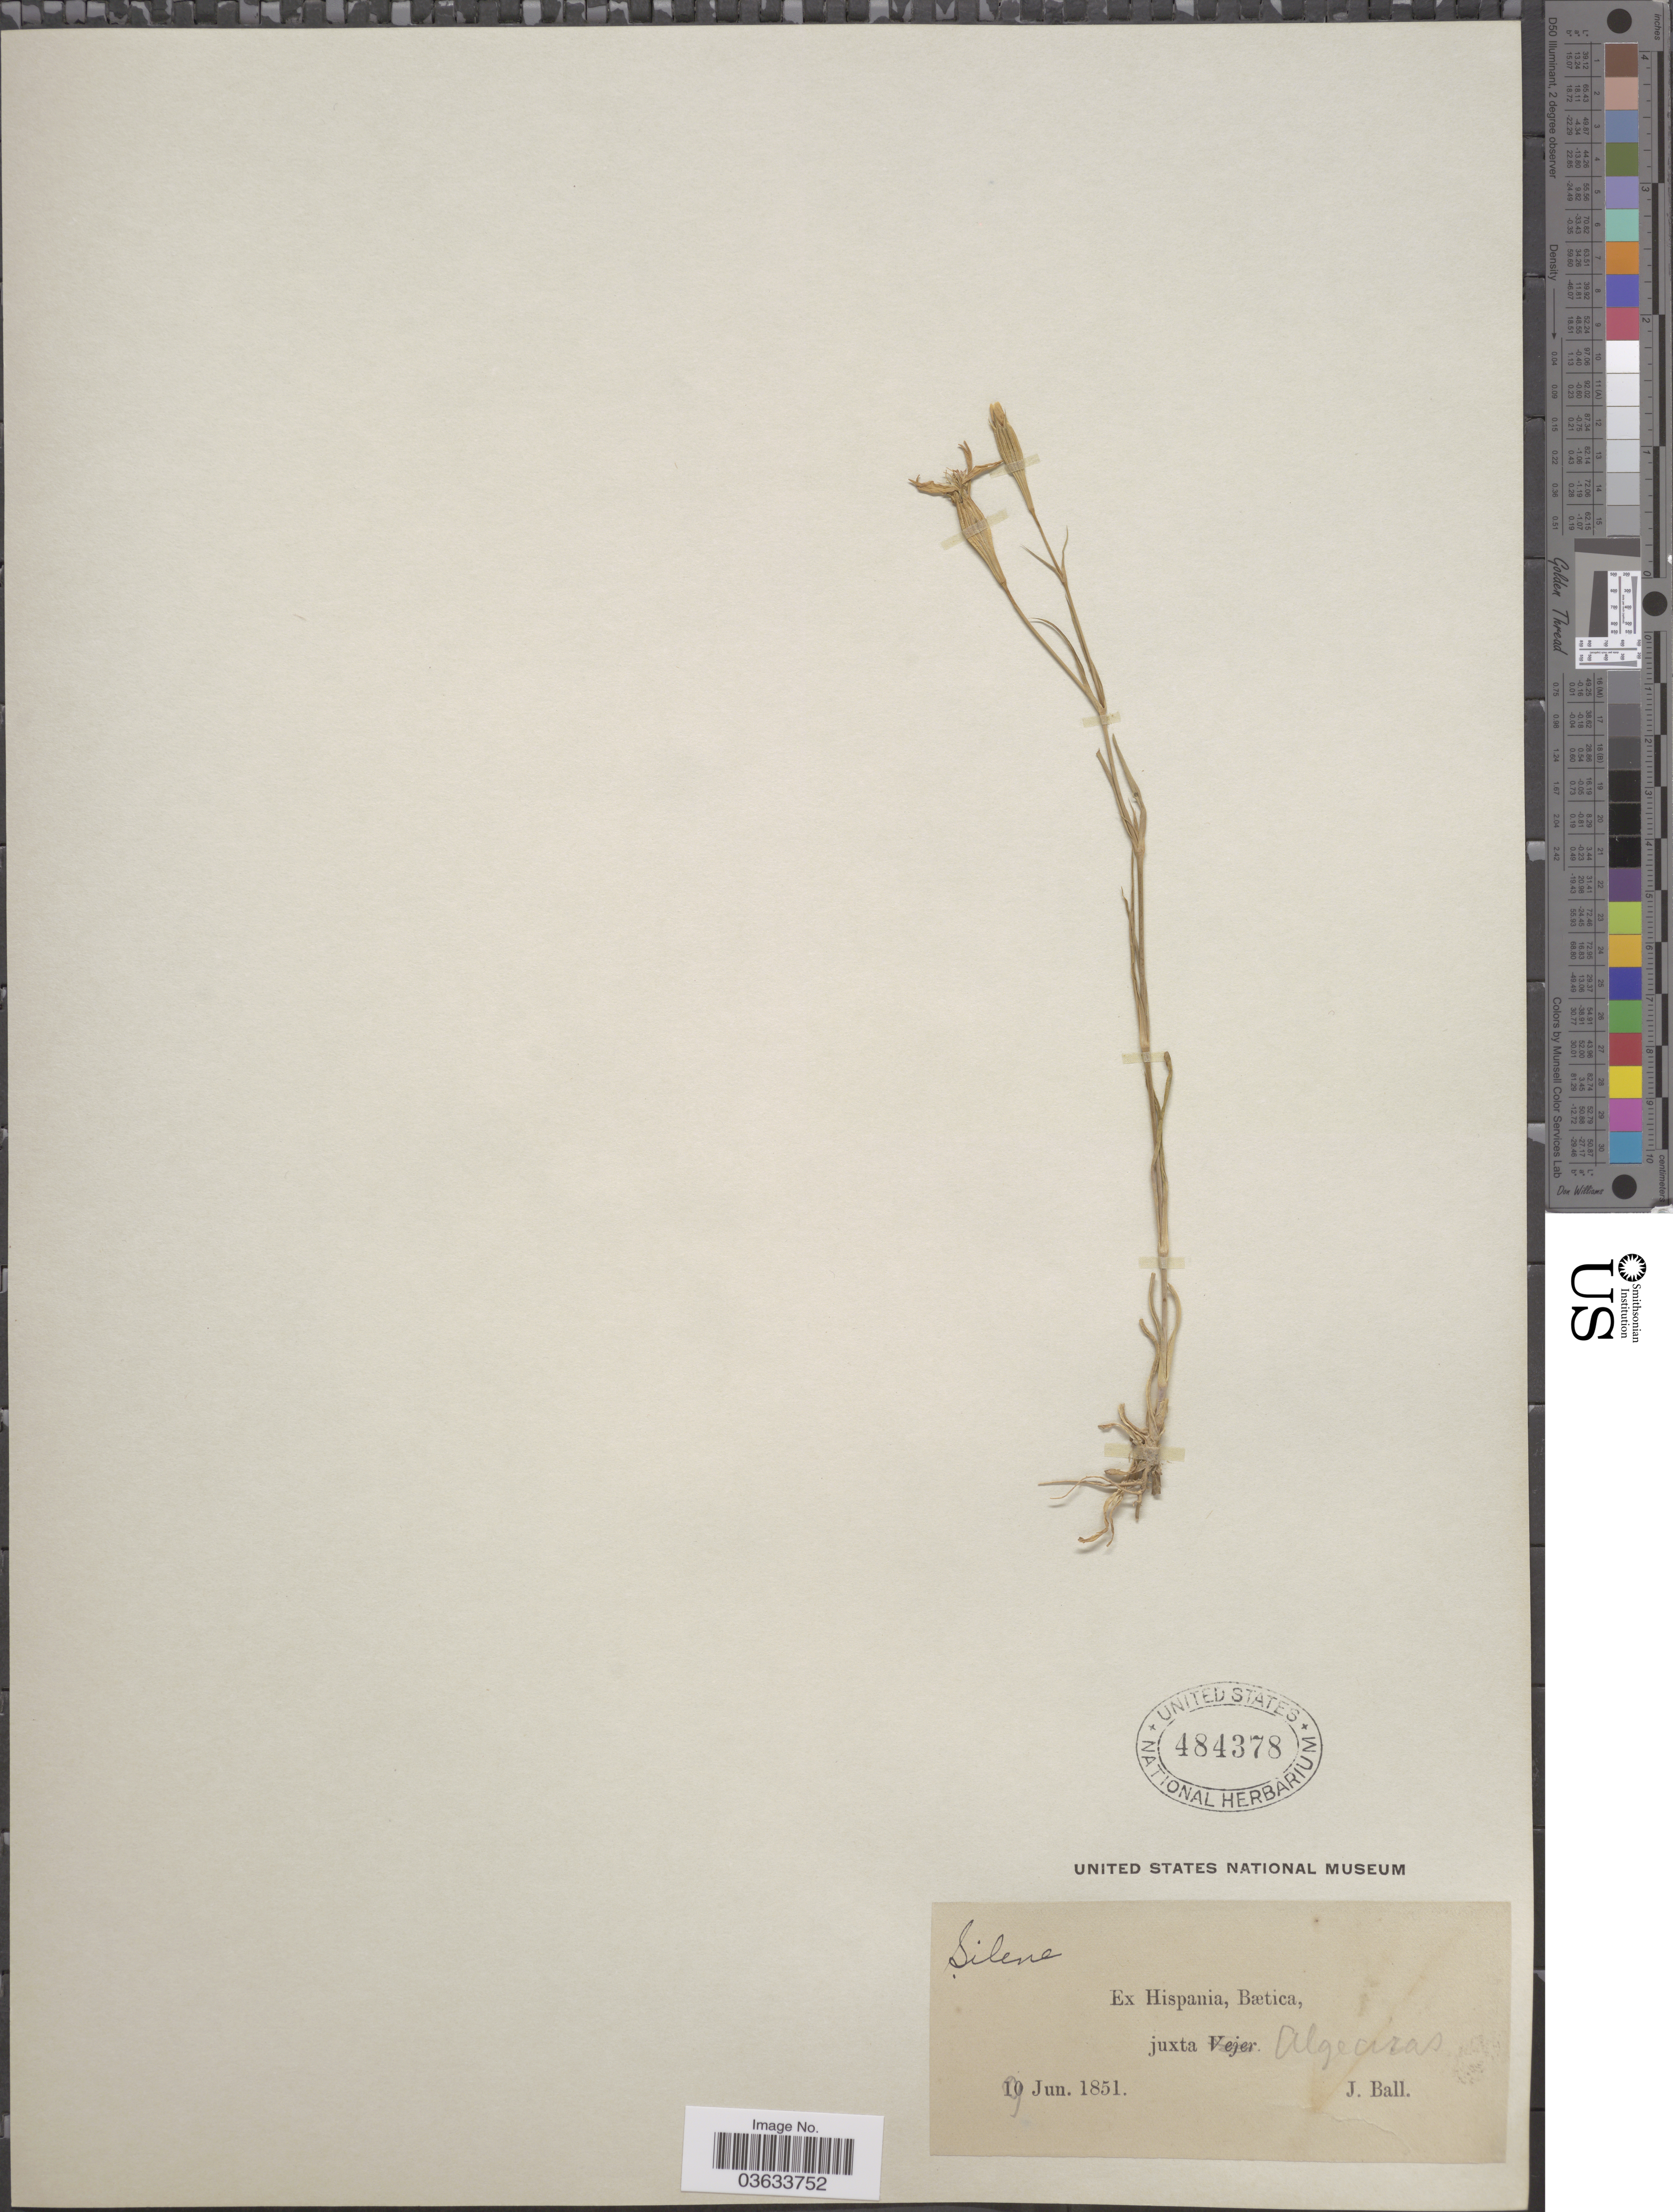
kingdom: Plantae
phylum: Tracheophyta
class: Magnoliopsida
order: Caryophyllales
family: Caryophyllaceae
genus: Silene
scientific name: Silene sp.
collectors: J. Ball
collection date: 1851-06-09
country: Spain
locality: Ex Hispania, Bætica, juxta Algeciras.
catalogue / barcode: US 484378